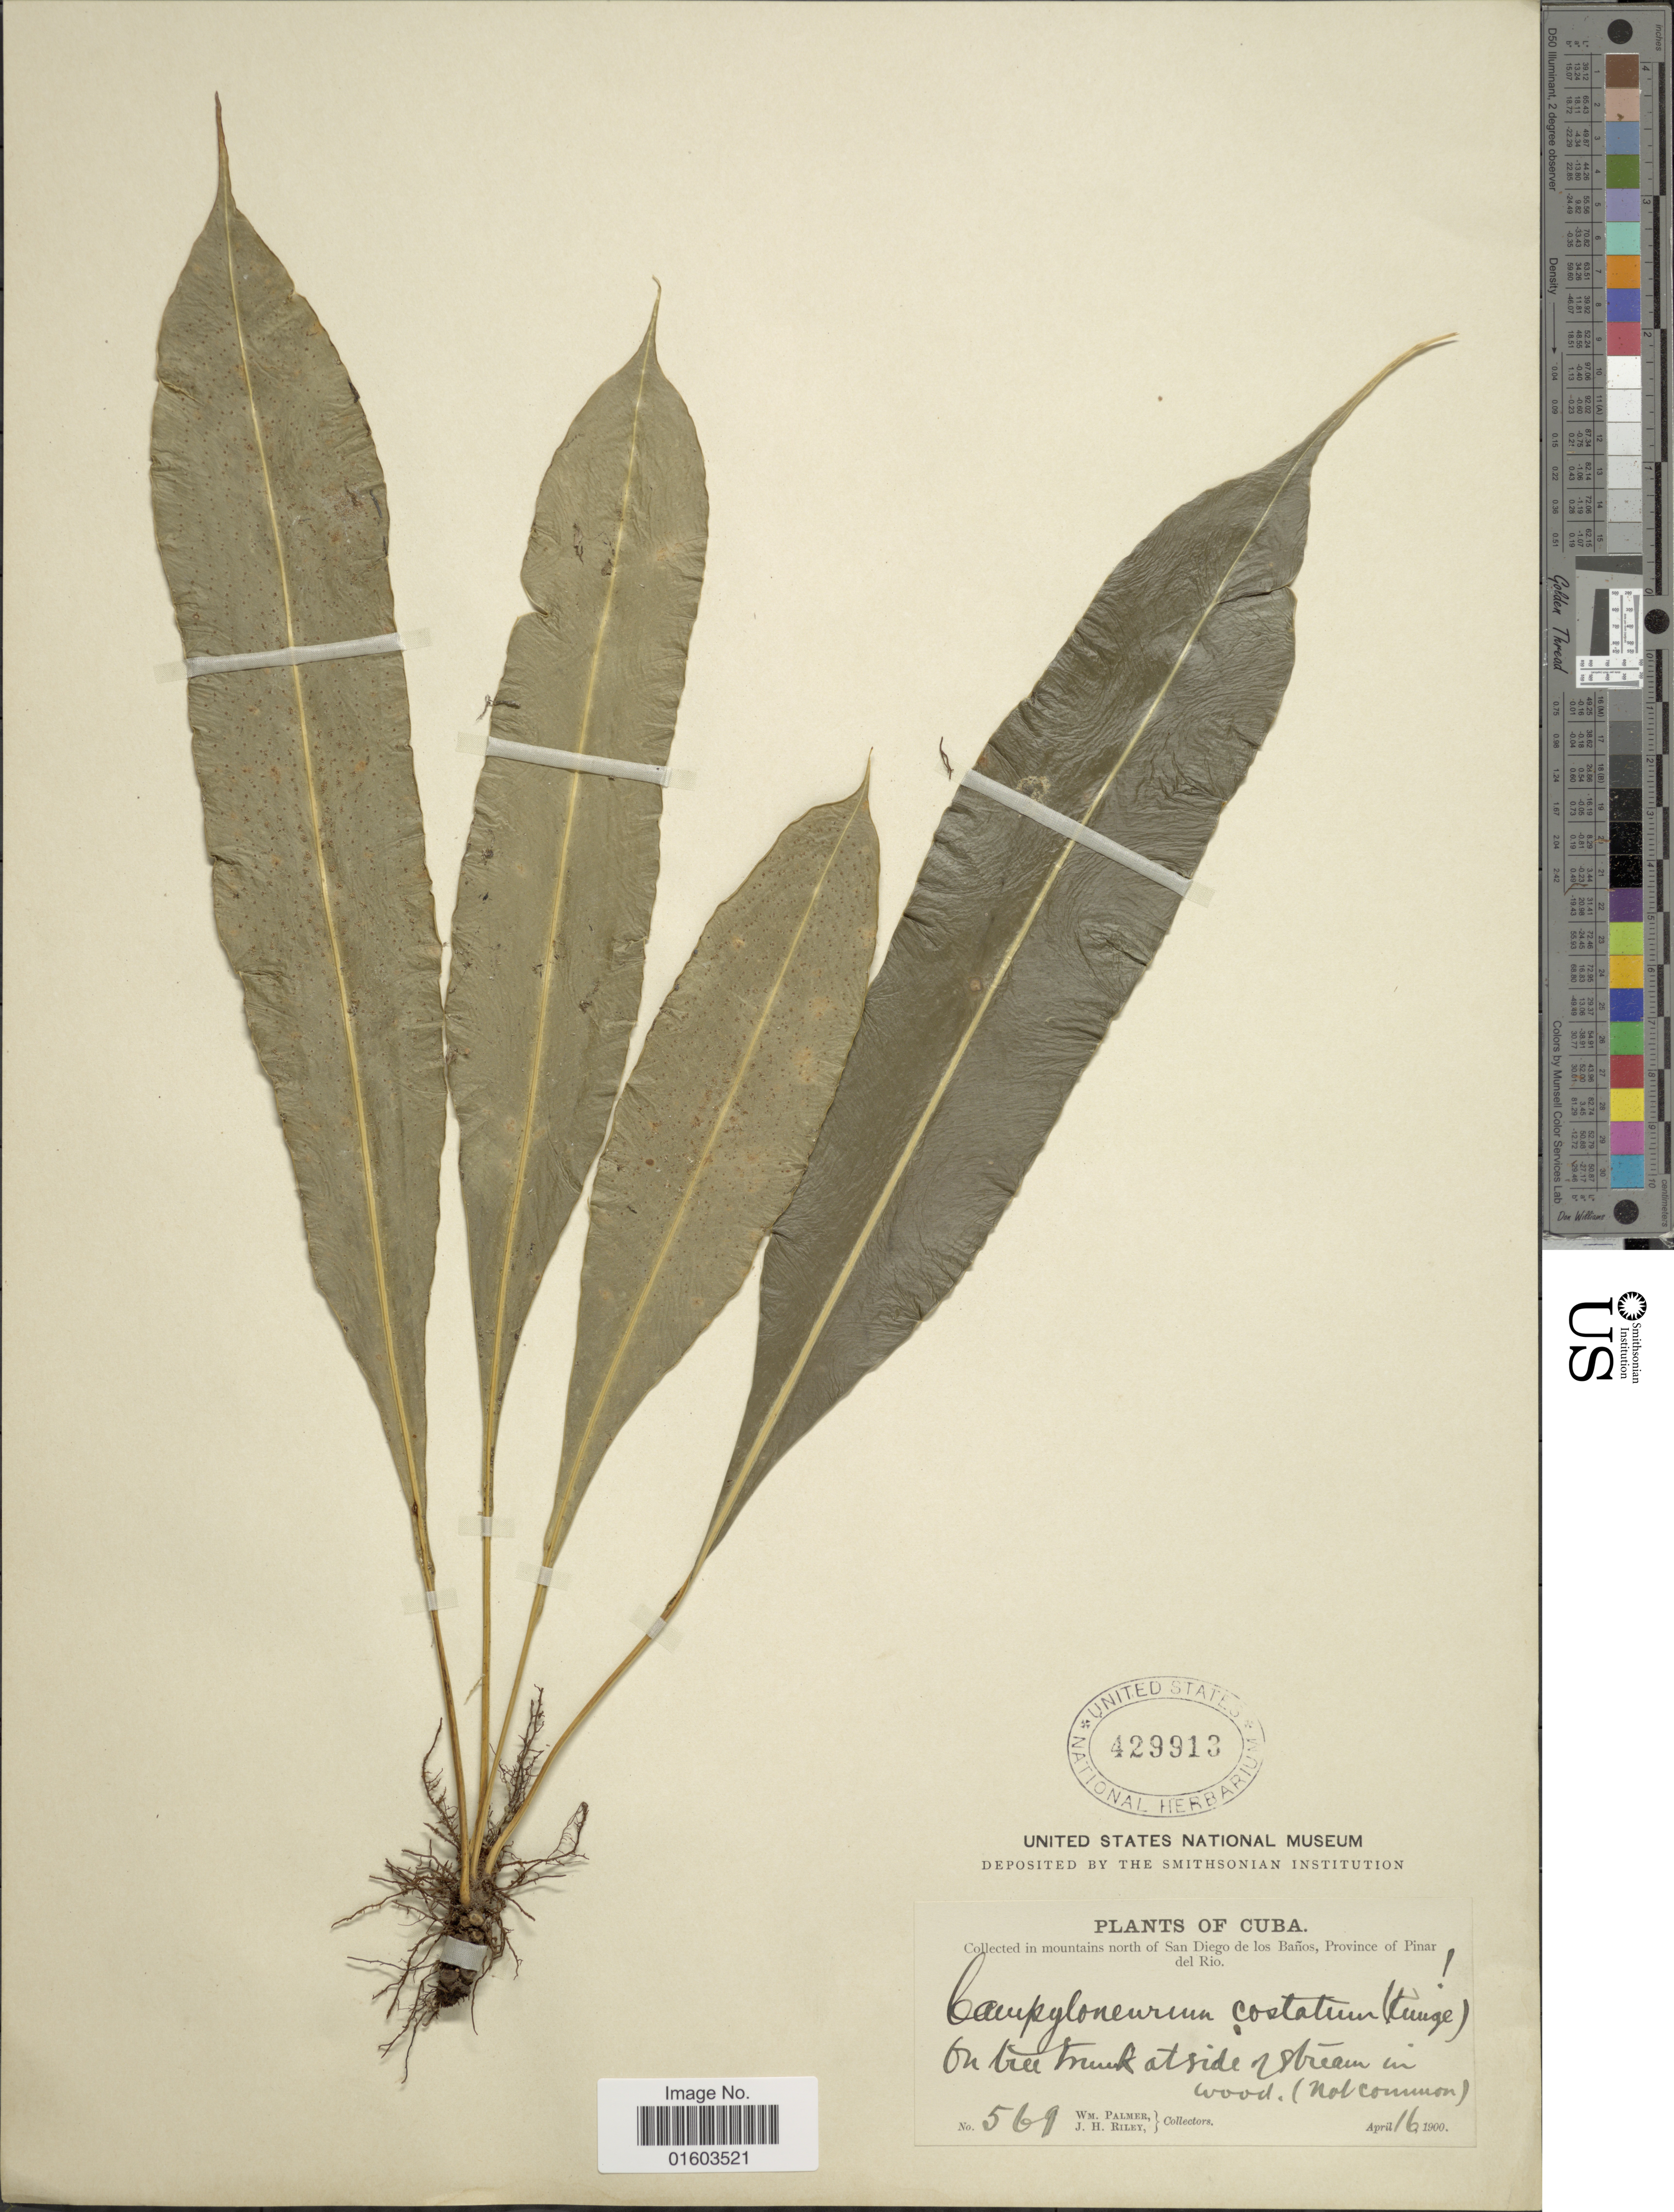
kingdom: Plantae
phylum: Tracheophyta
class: Polypodiopsida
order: Polypodiales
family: Polypodiaceae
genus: Campyloneurum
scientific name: Campyloneurum costatum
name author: (Kunze) C. Presl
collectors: W. Palmer & J. H. Riley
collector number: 569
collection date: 1900-04-16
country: Cuba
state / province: Pinar del Río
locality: In mountains north of San Diego de los Banos, Province of Pinar del Rio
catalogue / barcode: US 429913